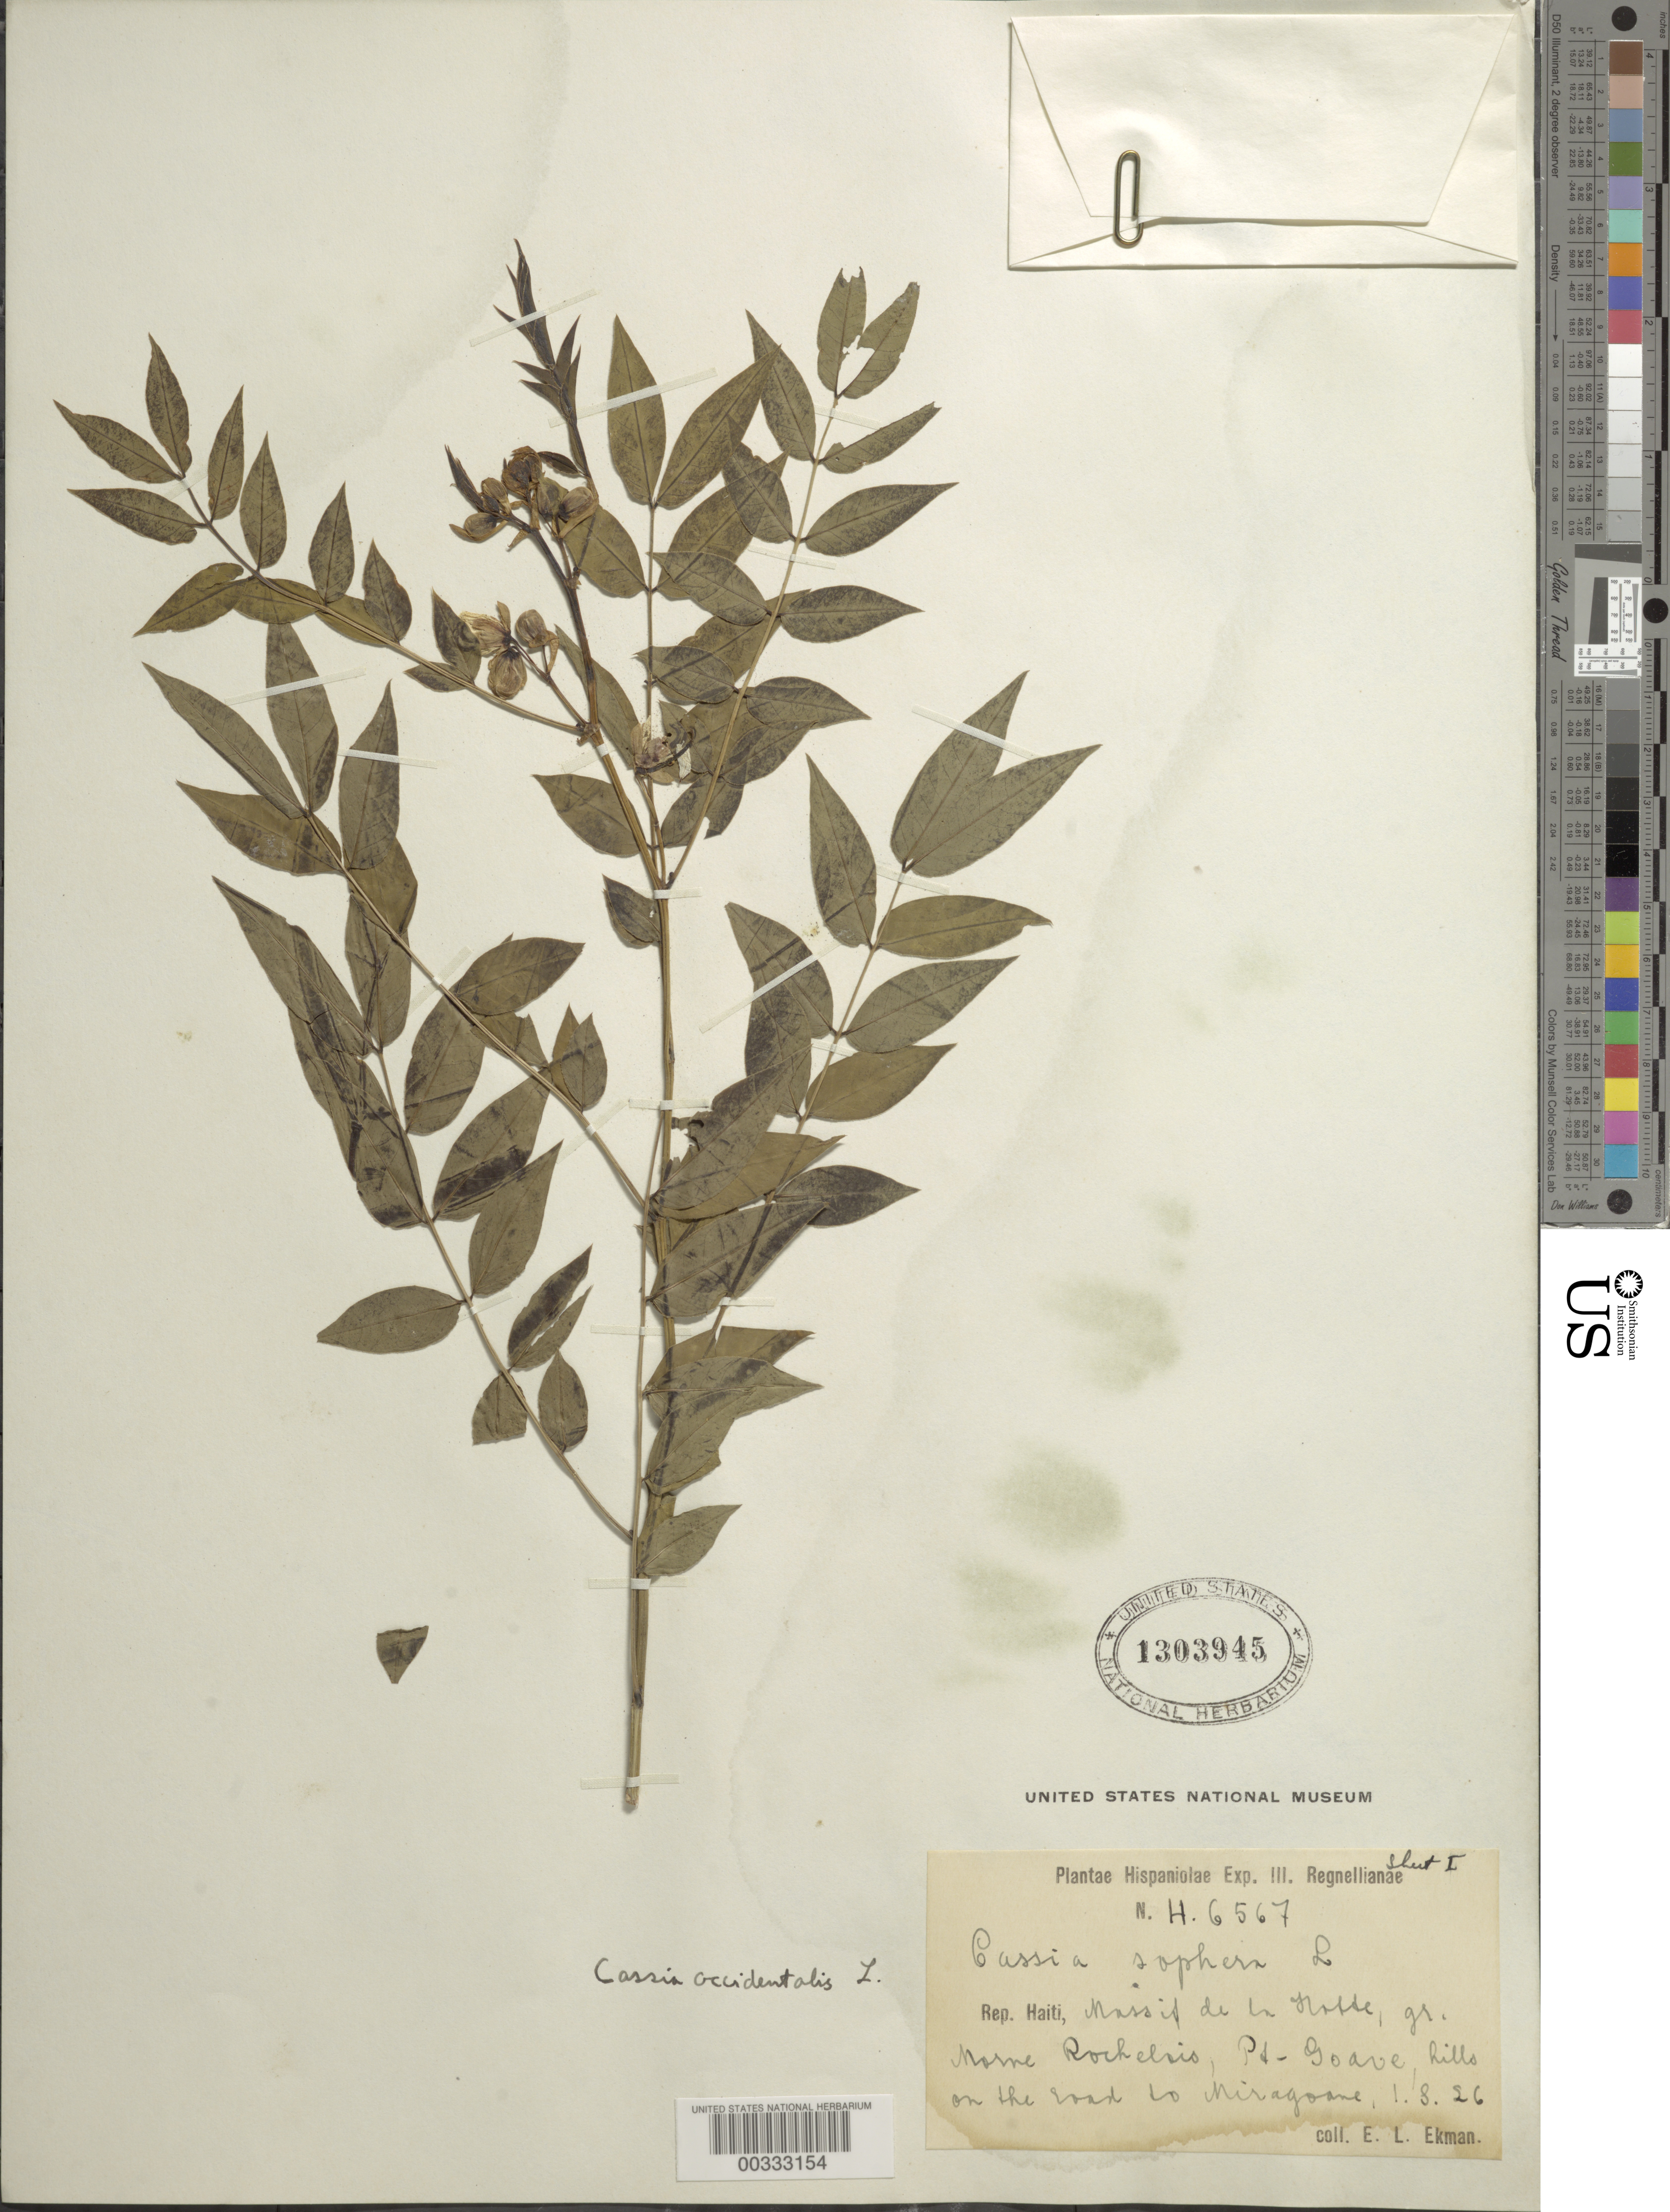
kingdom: Plantae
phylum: Tracheophyta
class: Magnoliopsida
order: Fabales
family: Fabaceae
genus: Senna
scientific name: Senna occidentalis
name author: (L.) Link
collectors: E. L. Ekman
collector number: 6567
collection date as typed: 01 Aug 1926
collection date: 1926-08-01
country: Haiti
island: Hispaniola Island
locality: Massif de la notte, gr. morne rochelsis, pt. goave, hills on the road to miragoane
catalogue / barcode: US 1303945